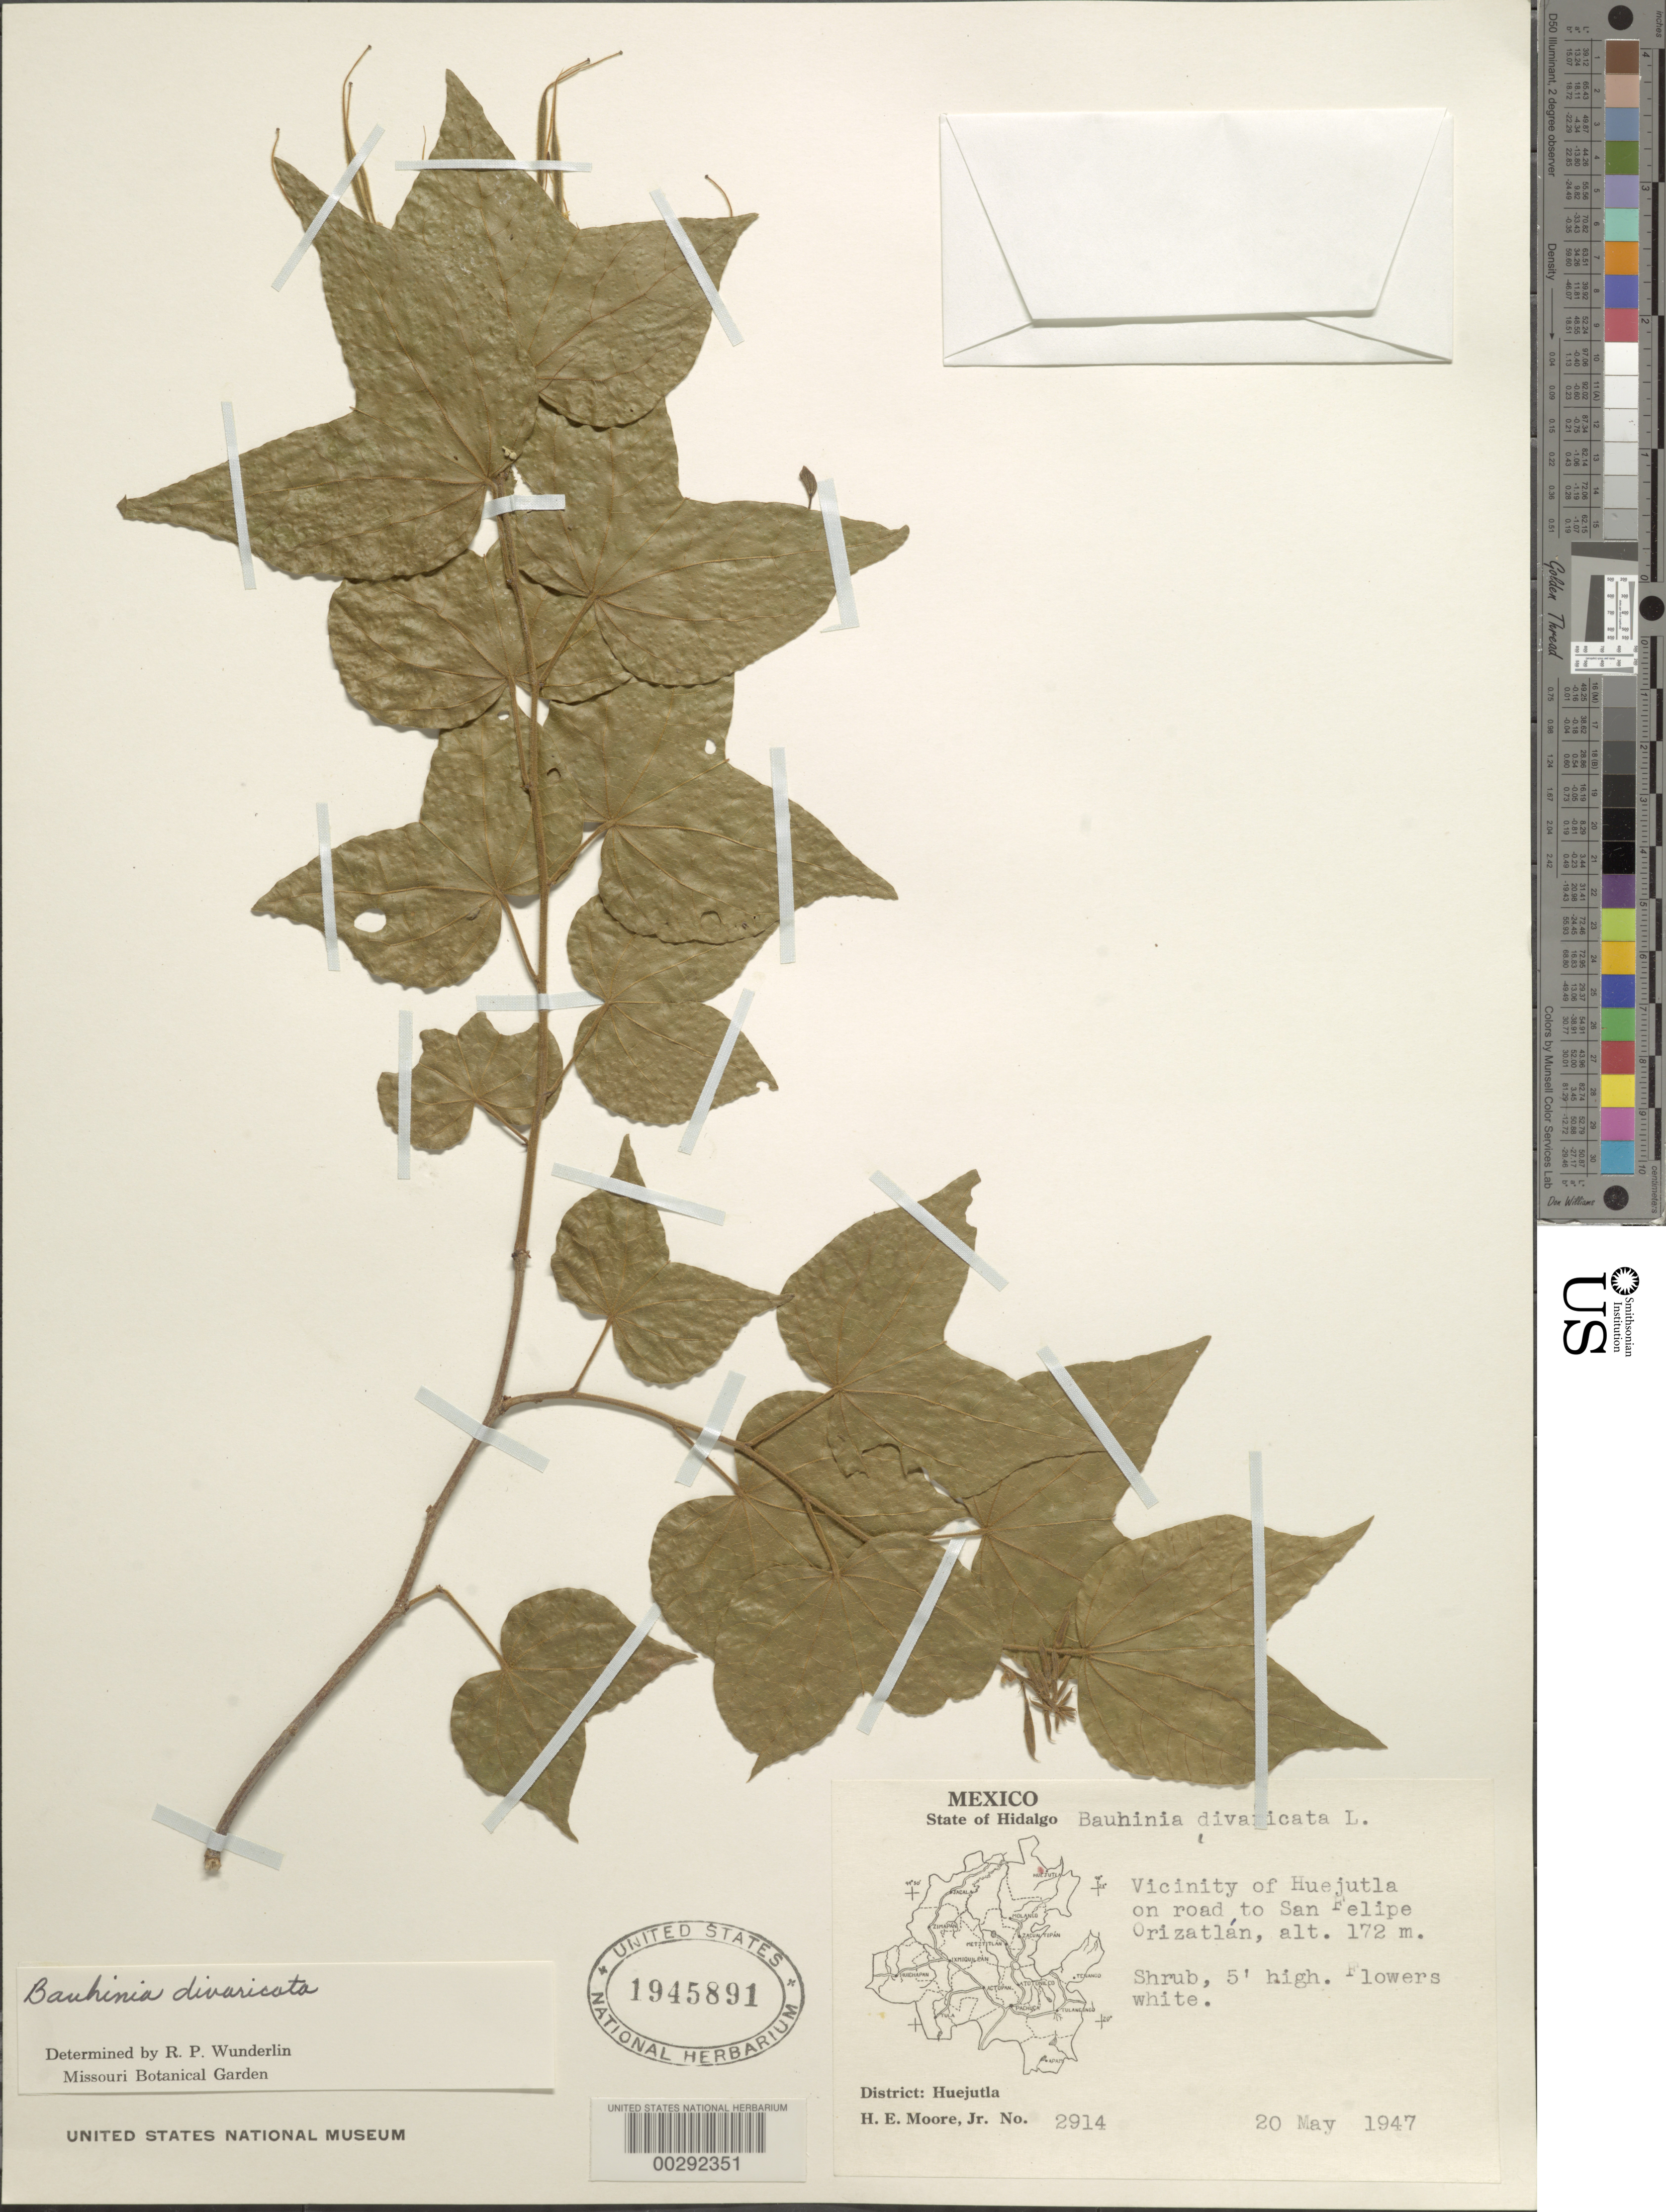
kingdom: Plantae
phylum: Tracheophyta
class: Magnoliopsida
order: Fabales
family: Fabaceae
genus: Bauhinia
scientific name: Bauhinia divaricata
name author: L.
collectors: H. E. Moore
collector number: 2914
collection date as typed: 20 May 1947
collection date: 1947-05-20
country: Mexico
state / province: Hidalgo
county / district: Huejutla De Reyes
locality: Vicinity of Huejutla on road to San Felipe Orizatlan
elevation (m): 172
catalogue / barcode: US 1945891